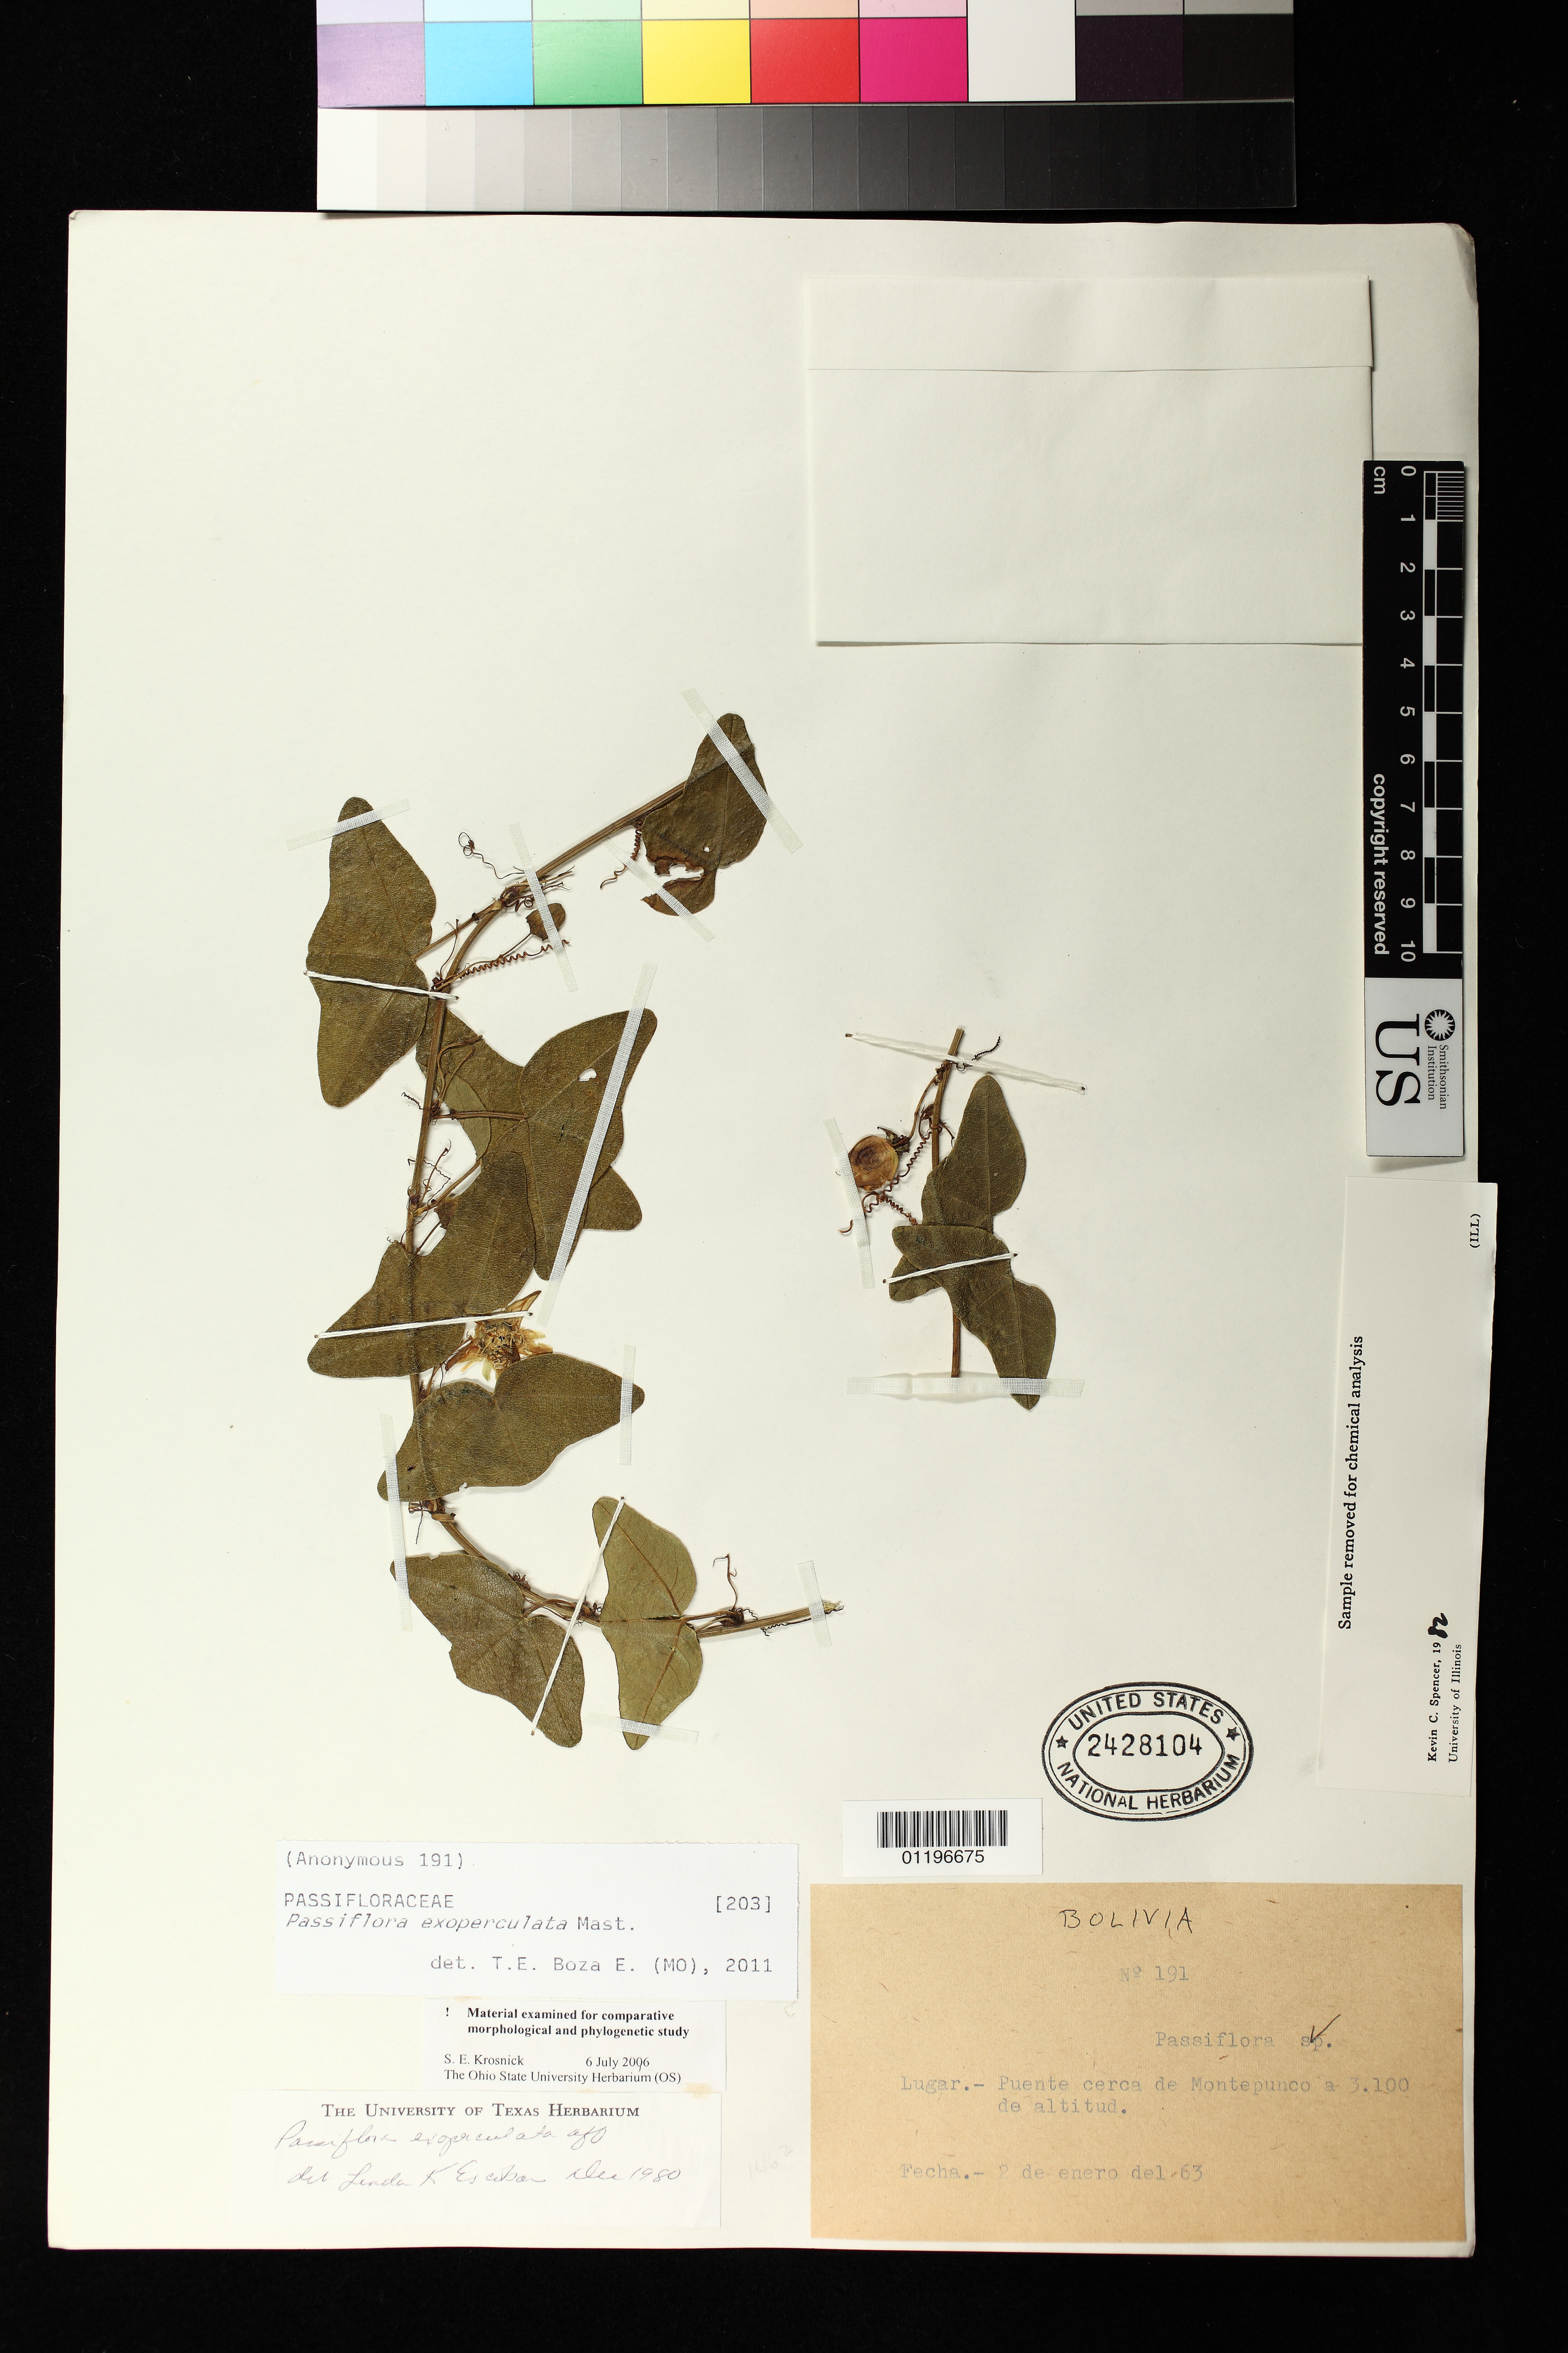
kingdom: Plantae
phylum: Tracheophyta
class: Magnoliopsida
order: Malpighiales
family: Passifloraceae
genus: Passiflora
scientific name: Passiflora exoperculata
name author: Mast. in Mart.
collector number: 191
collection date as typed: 02 Jan 1963 or 01 Feb 1963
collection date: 1963-01-02 or 1963-02-01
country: Bolivia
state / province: Cochabamba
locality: Puente cerca de Montepunco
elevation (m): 3100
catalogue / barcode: US 2428104